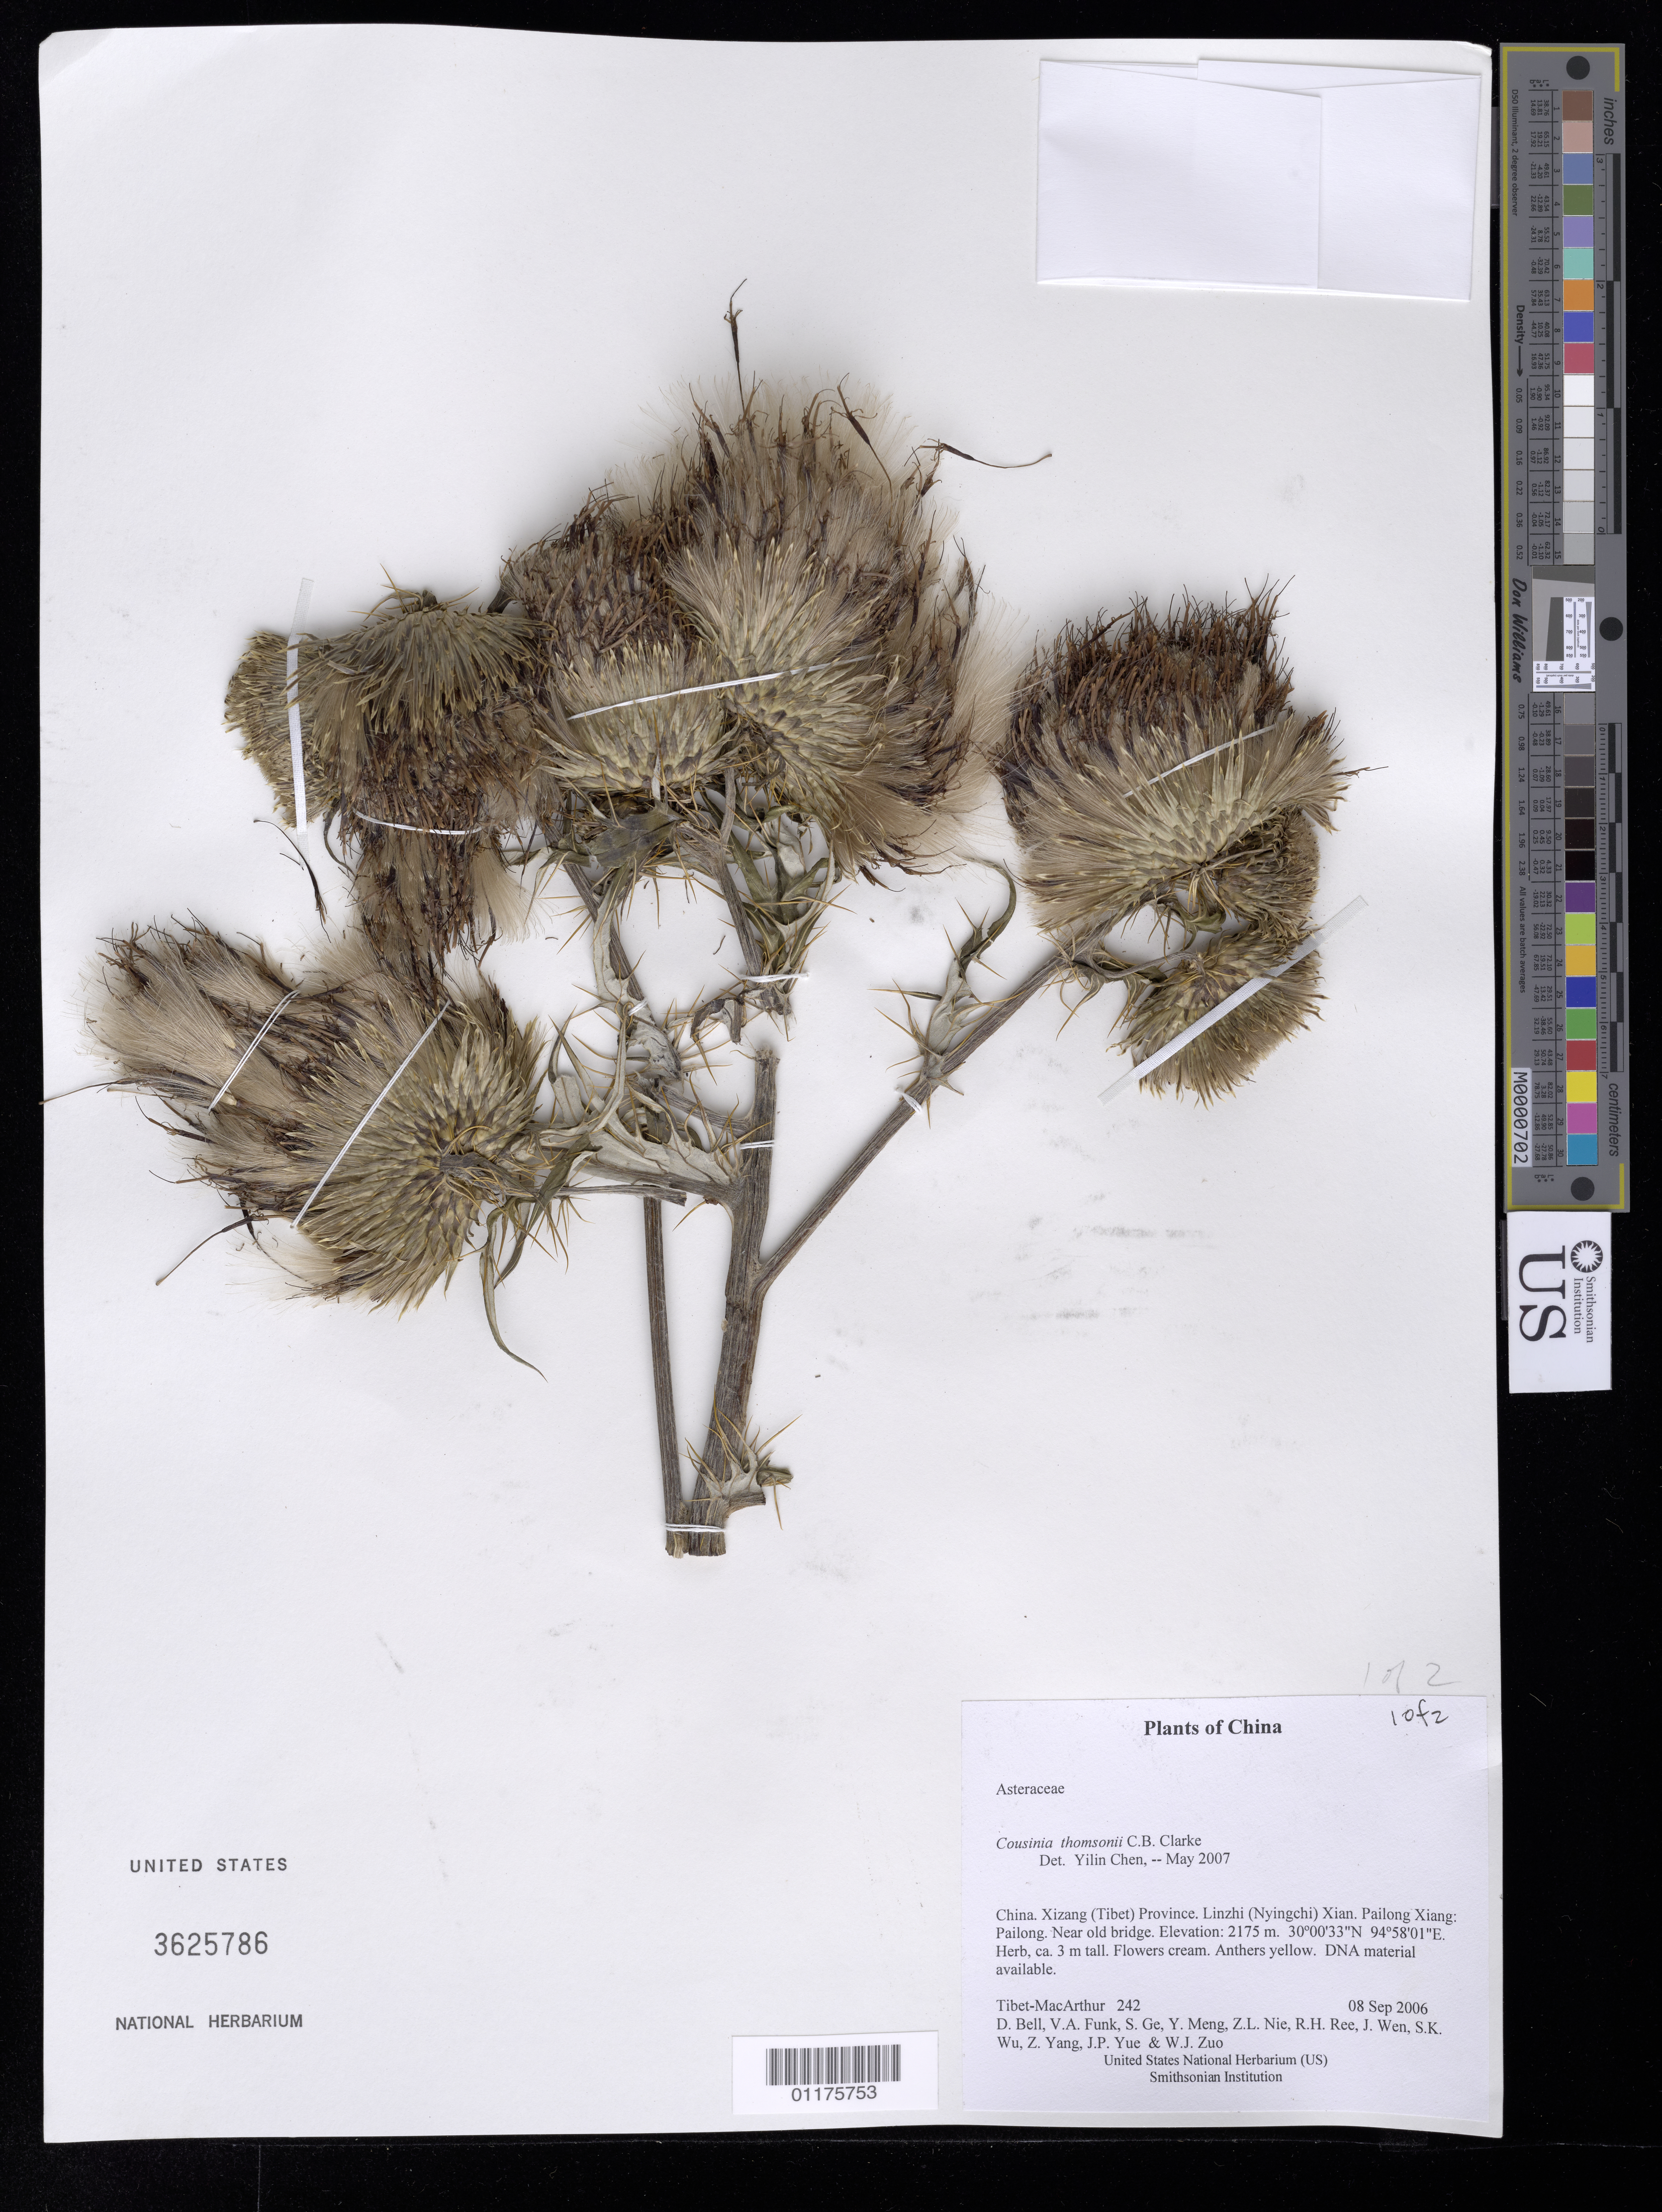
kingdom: Plantae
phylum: Tracheophyta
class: Magnoliopsida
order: Asterales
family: Asteraceae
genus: Cousinia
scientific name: Cousinia thomsonii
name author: C.B. Clarke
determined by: Yilin Chen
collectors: Tibet-MacArthur, D. A. Bell, V. Funk, S. Ge, Y. Meng, Z. Nie, R. Ree, J. Wen, S. K. Wu, Z. Yang, J. Yue & W. Zuo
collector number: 242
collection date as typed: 08 Sep 2006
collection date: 2006-09-08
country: China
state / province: Xizang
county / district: Linzhi (Nyingchi) Xian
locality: Pailong Xiang: Pailong. Near old bridge.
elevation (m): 2175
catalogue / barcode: US 3625786